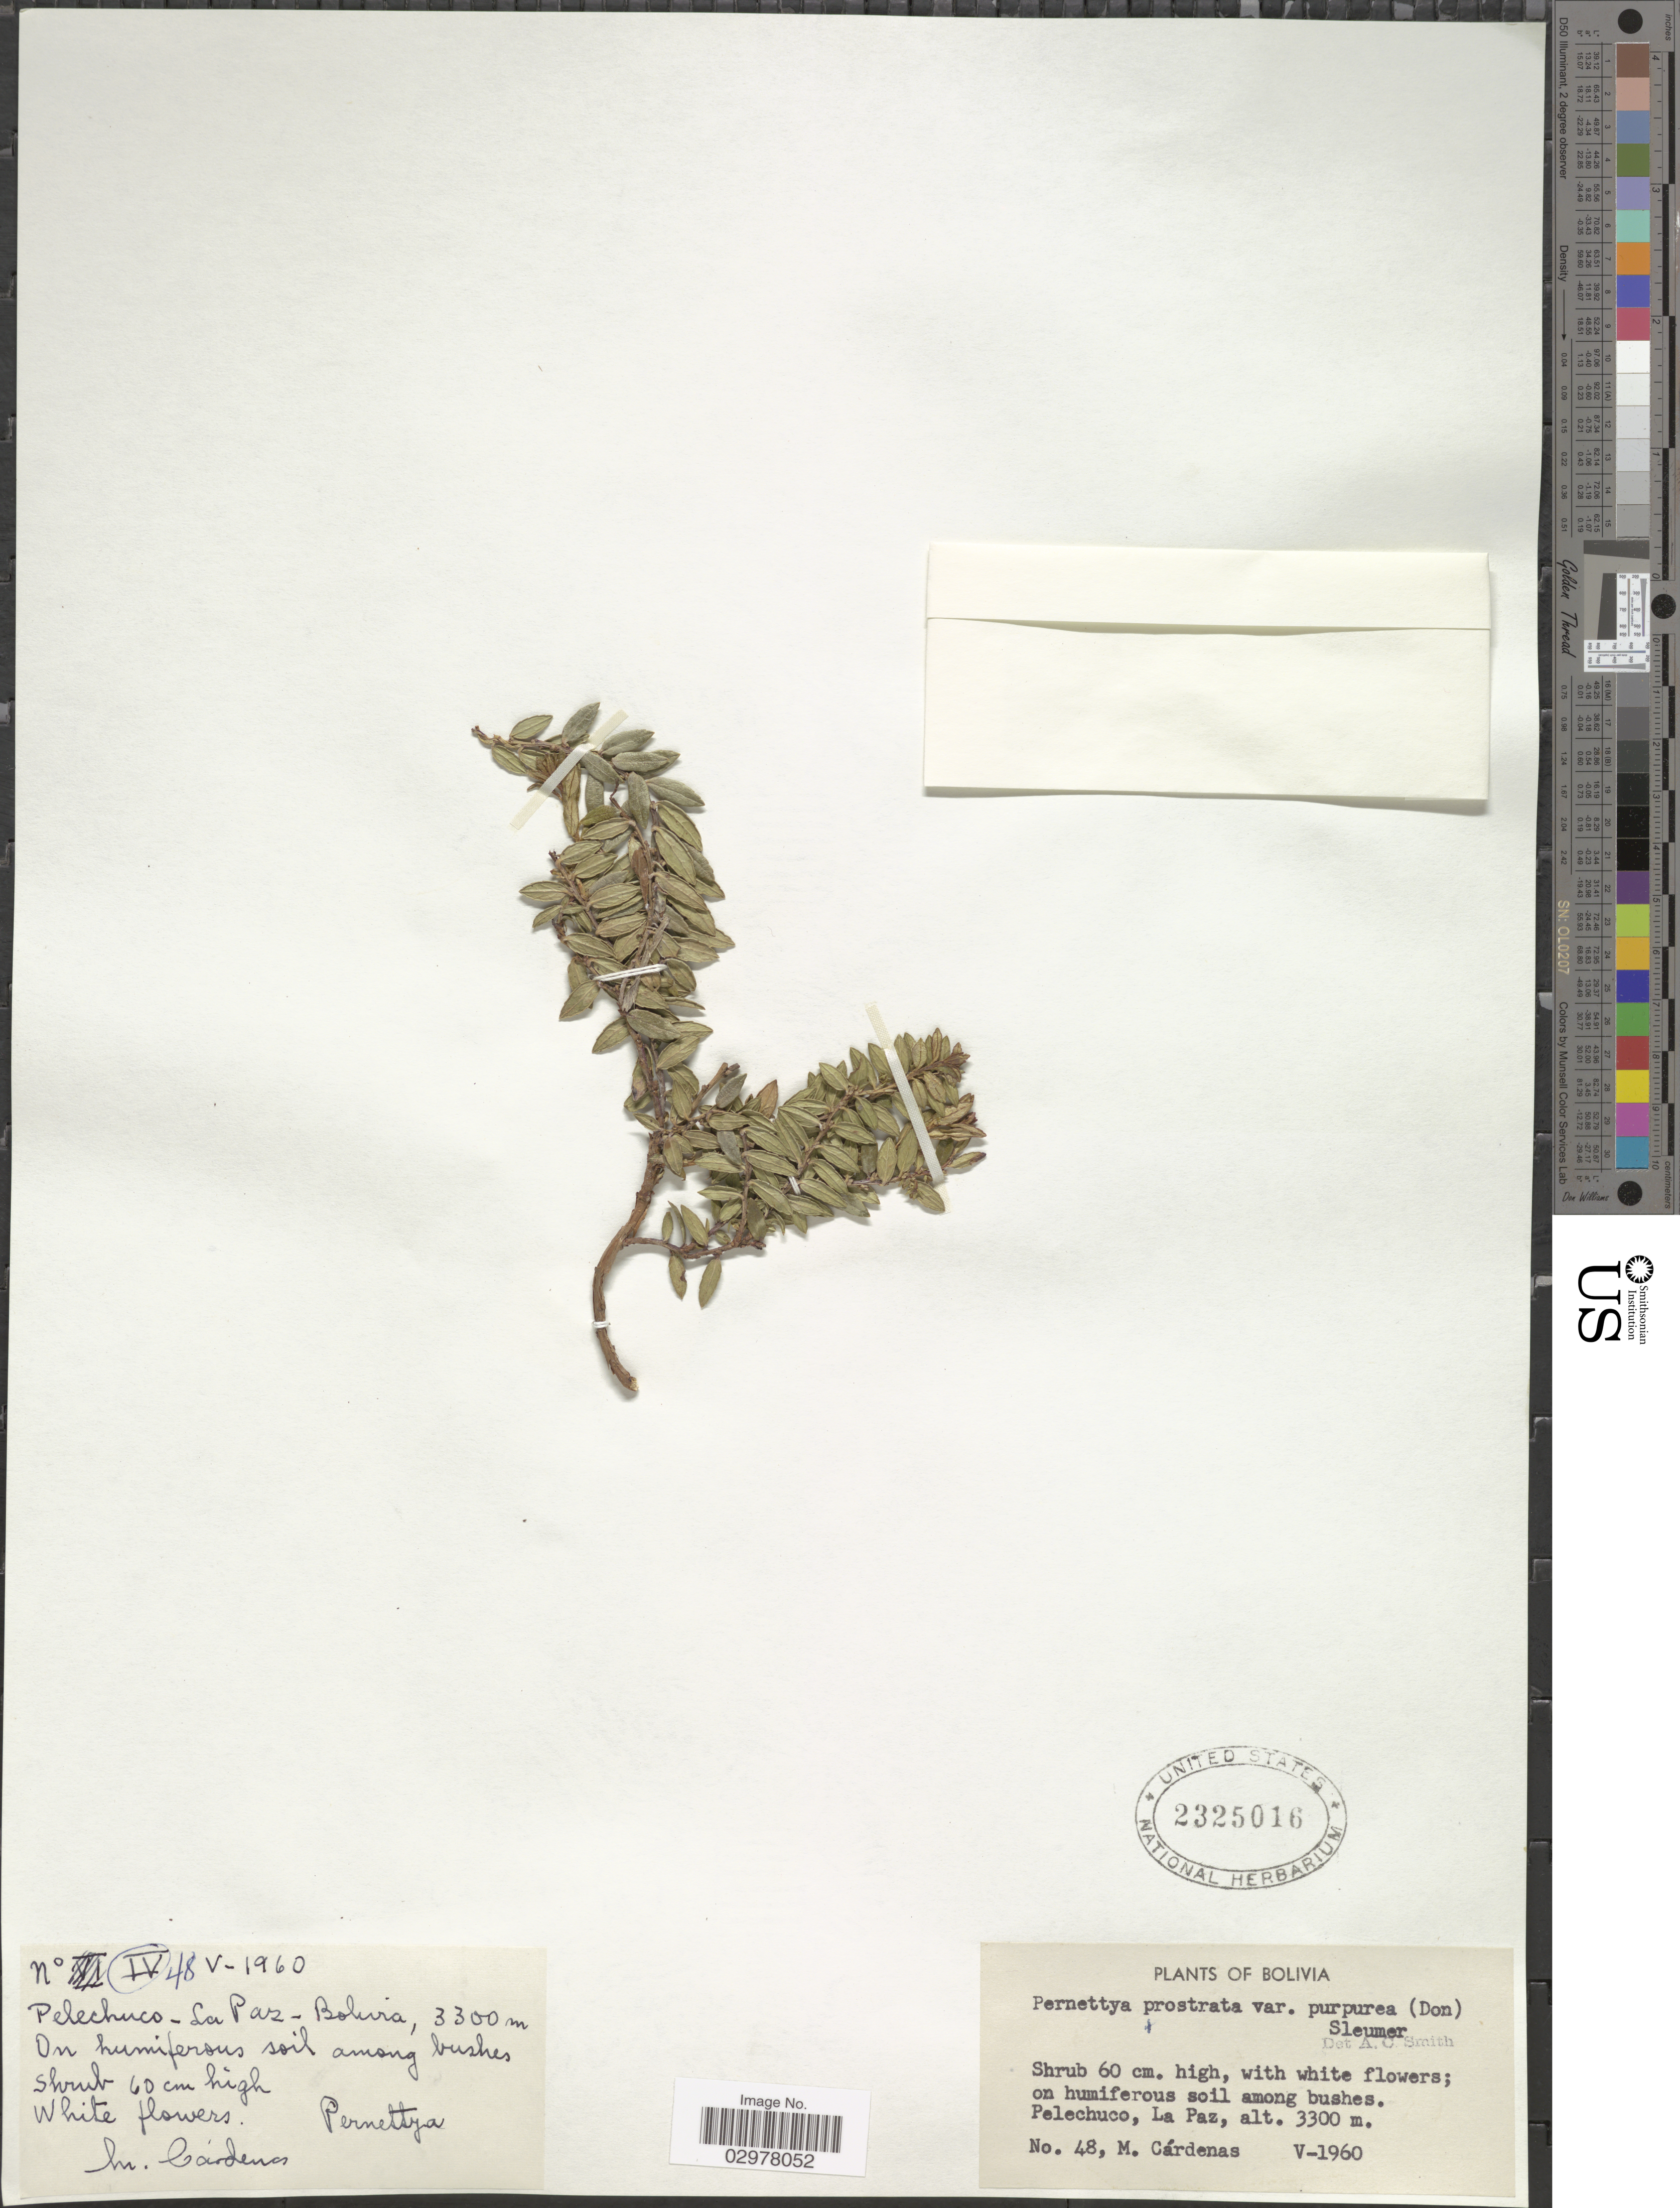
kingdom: Plantae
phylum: Tracheophyta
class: Magnoliopsida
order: Ericales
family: Ericaceae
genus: Pernettya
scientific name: Pernettya prostrata var. purpurea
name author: (D. Don ex G. Don) Sleumer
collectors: M. Cárdenas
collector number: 48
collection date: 1960-05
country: Bolivia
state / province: La Paz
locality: Pelechuco, La Paz.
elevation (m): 3300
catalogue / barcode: US 2325016